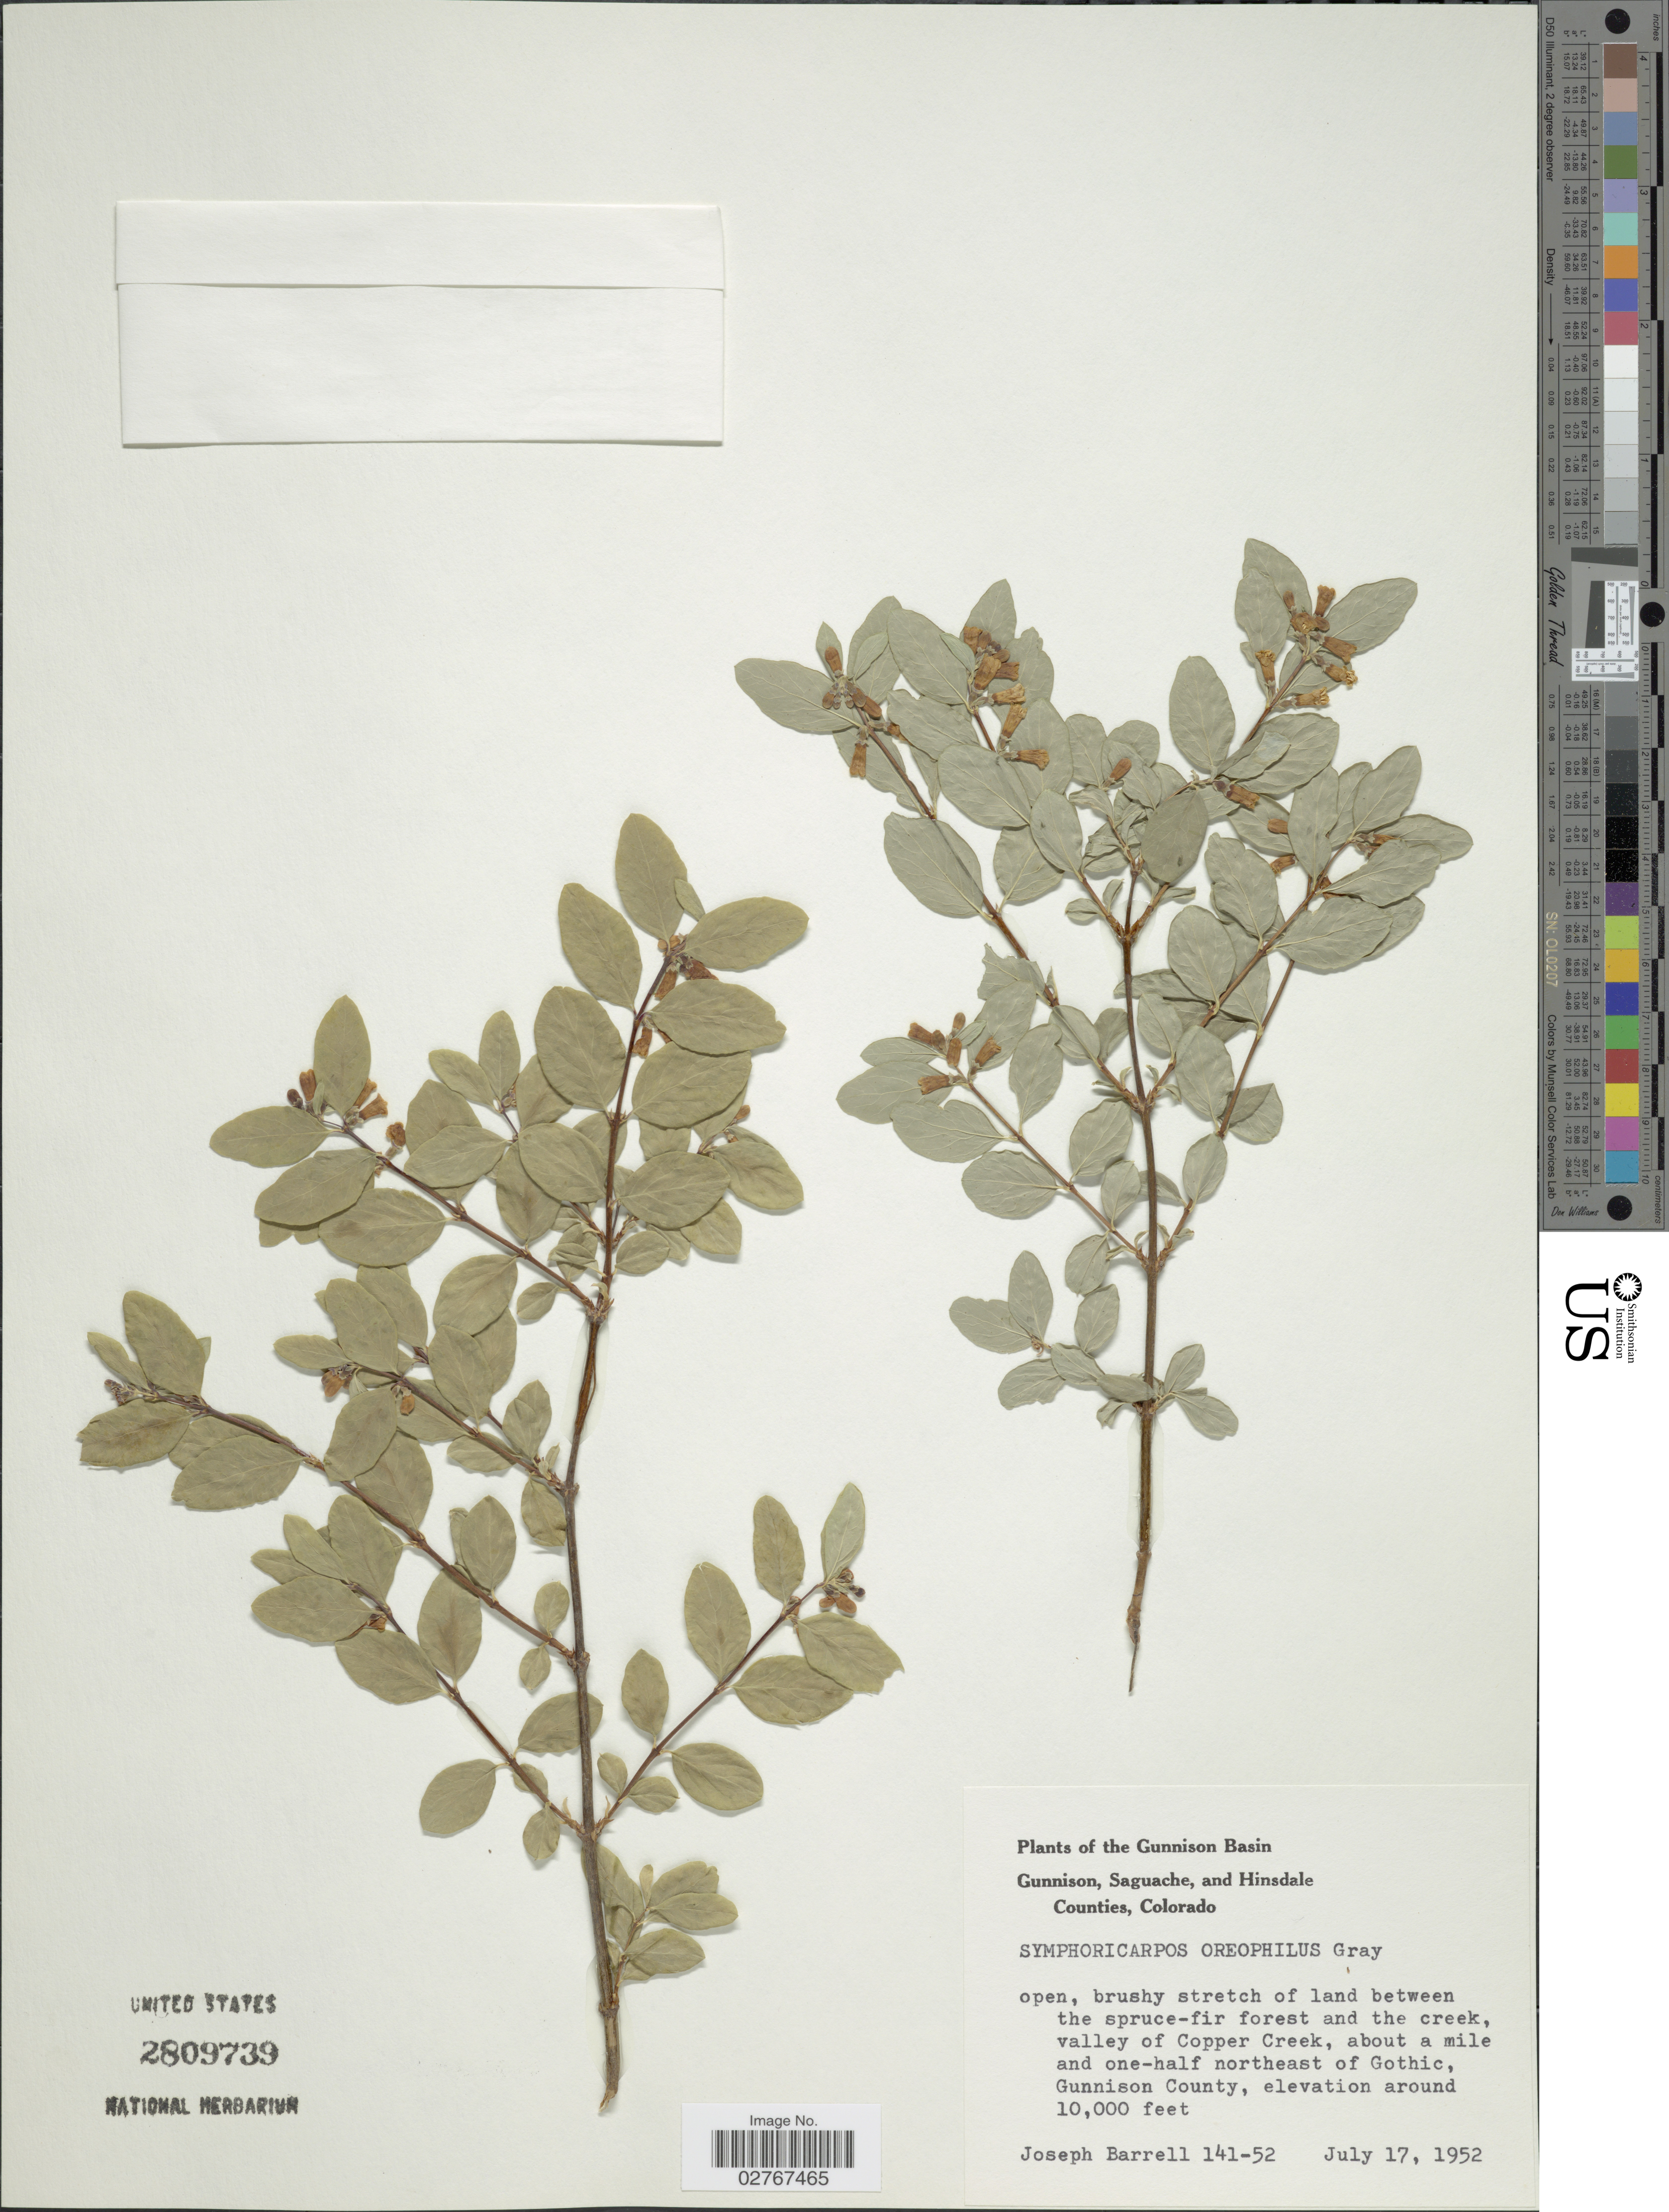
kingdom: Plantae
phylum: Tracheophyta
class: Magnoliopsida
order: Dipsacales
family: Caprifoliaceae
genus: Symphoricarpos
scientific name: Symphoricarpos oreophilus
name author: A. Gray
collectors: J. Barrell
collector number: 141-52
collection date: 1952-07-17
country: United States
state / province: Colorado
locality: Gunnison Basin, between the spruce-fir forest and the creek, valley of Copper Creek, about a mile and one-half northeast of Gothic, Gunnison County.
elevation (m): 3048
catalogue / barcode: US 2809739